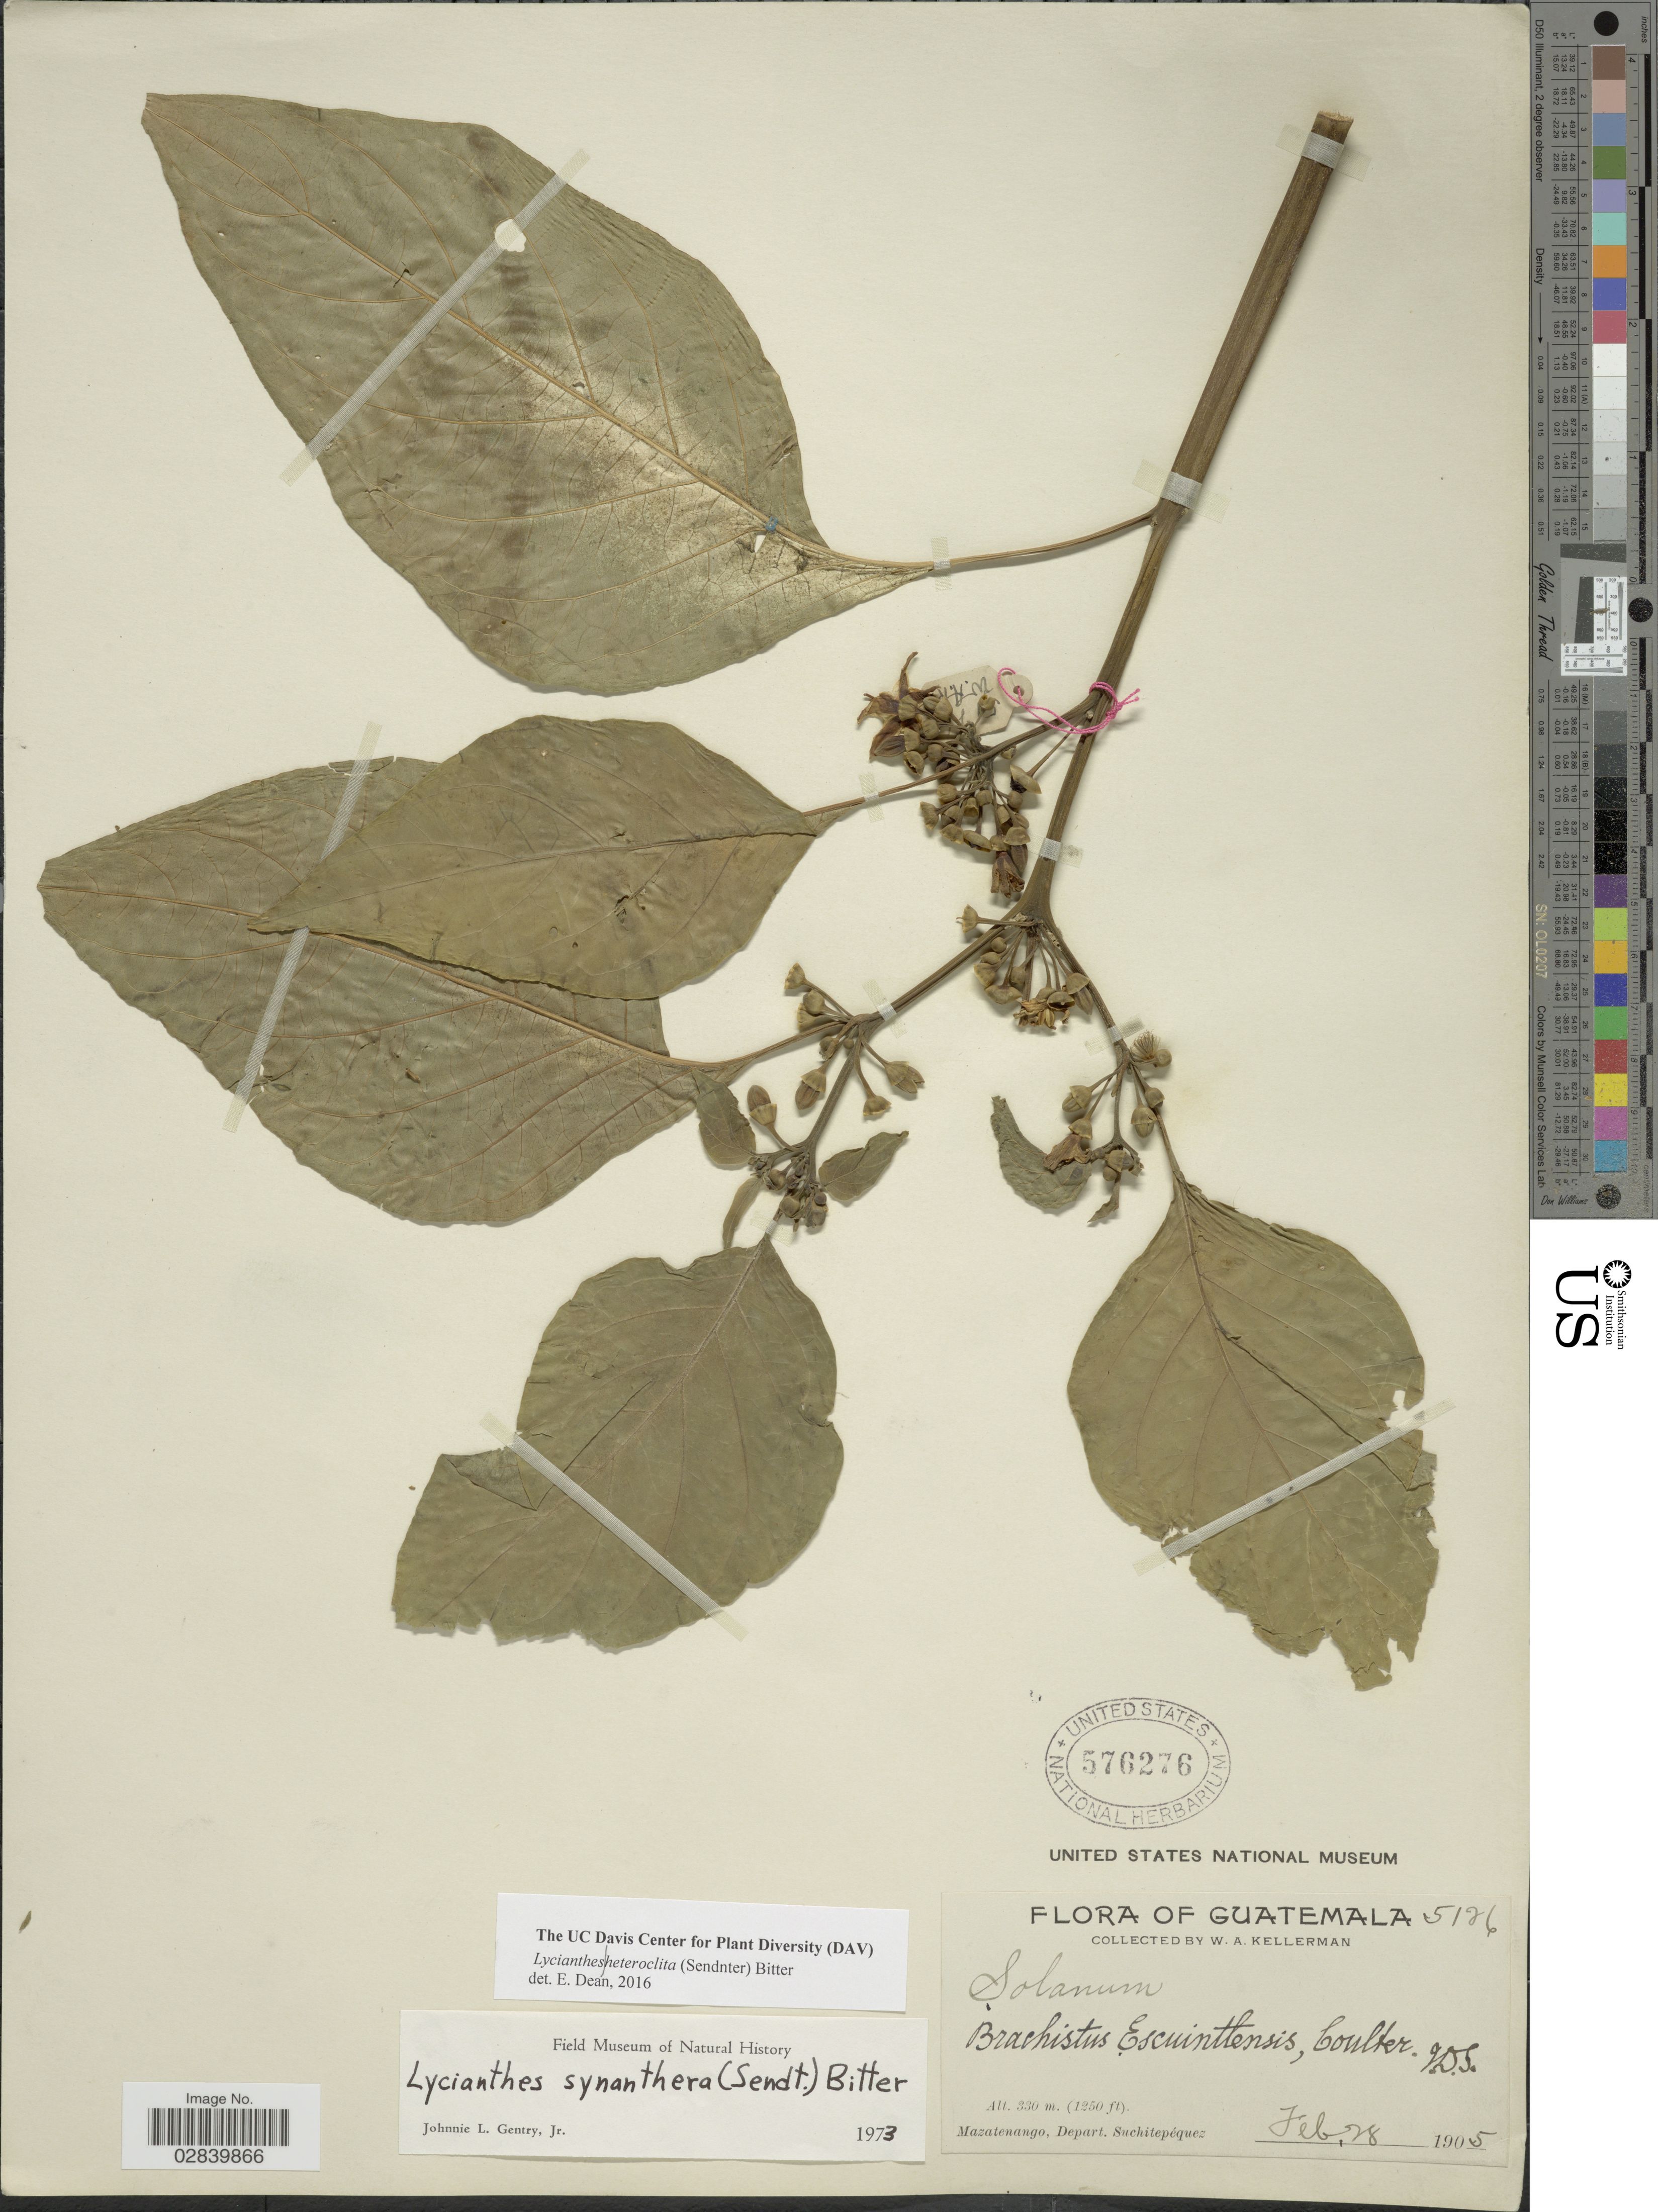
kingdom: Plantae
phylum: Tracheophyta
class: Magnoliopsida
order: Solanales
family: Solanaceae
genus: Lycianthes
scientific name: Lycianthes heteroclita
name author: (Sendtn.) Bitter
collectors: W. Kellerman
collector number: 5126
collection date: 1905-02-28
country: Guatemala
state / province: Suchitepéquez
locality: Mazatenango, Depart. Suchitepéquez.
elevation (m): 330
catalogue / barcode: US 576276